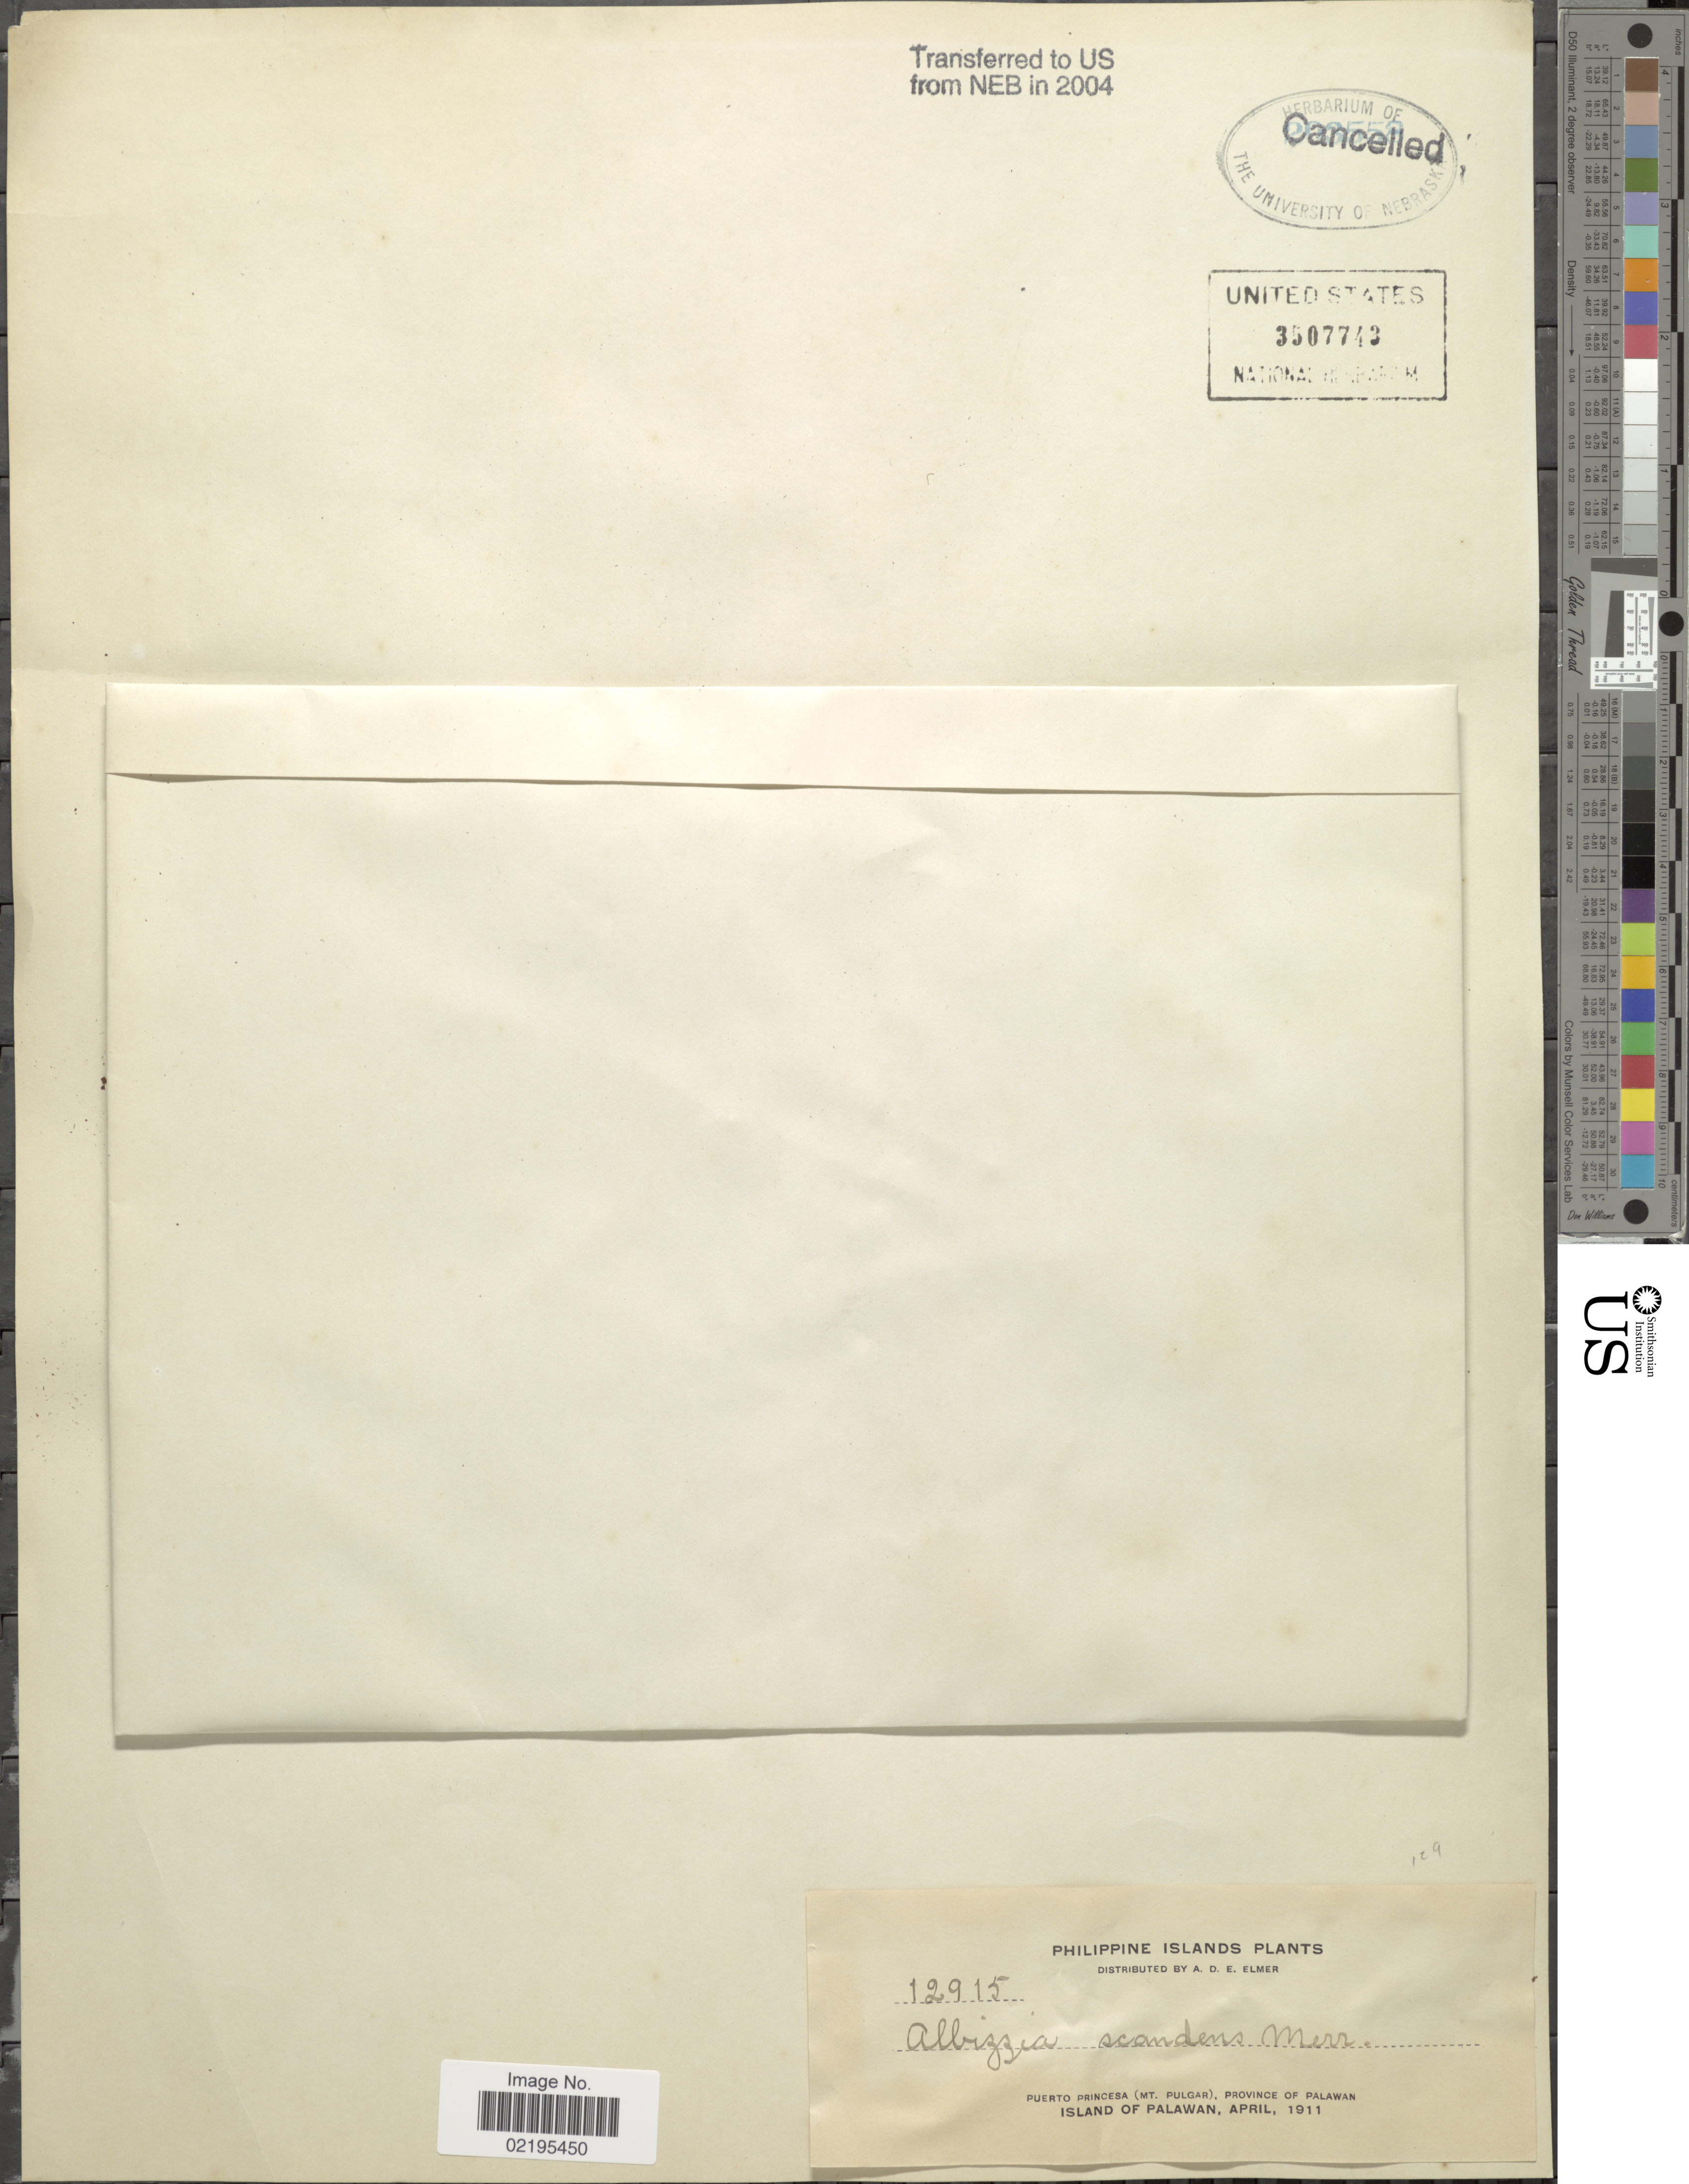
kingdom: Plantae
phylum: Tracheophyta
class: Magnoliopsida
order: Fabales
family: Fabaceae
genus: Albizia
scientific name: Albizia corniculata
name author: (Lour.) Druce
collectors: A. D. E. Elmer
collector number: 12915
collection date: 1911-04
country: Philippines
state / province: Mimaropa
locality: Puerto Princesa (Mt. Pulgar), Province of Palawan, Island of Palawan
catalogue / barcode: US 3507743